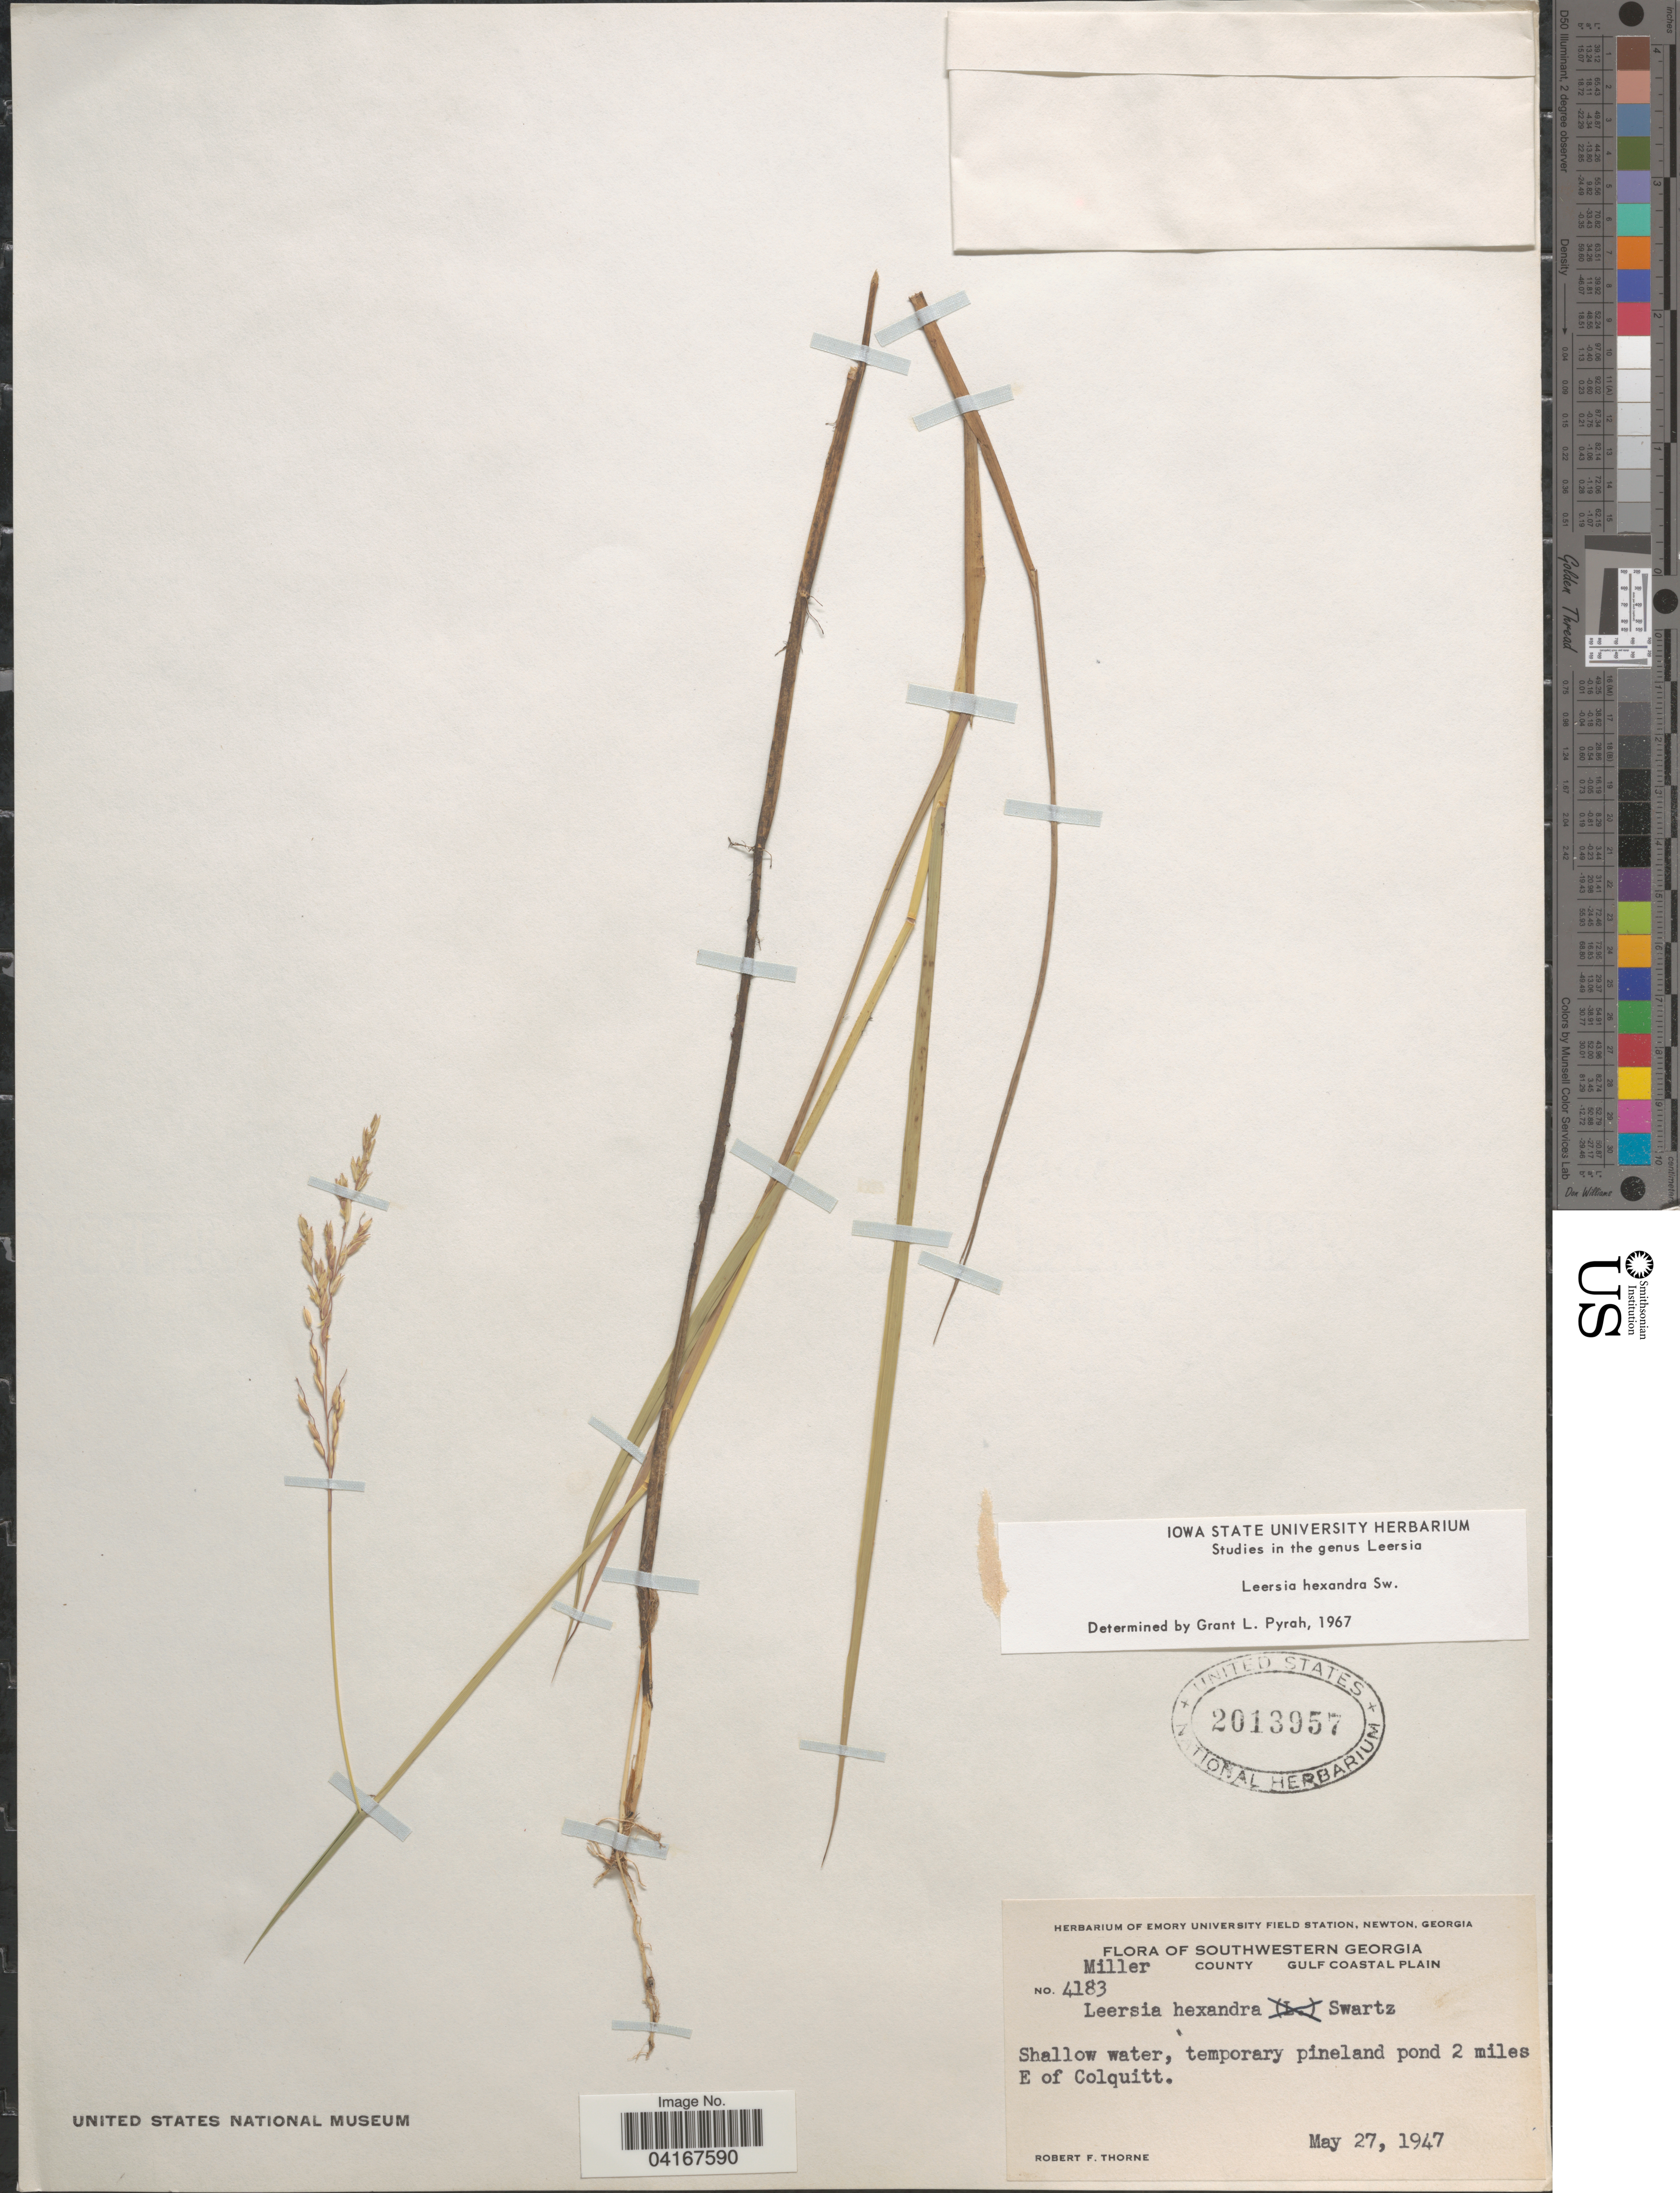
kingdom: Plantae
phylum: Tracheophyta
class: Liliopsida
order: Poales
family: Poaceae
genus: Leersia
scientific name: Leersia hexandra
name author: Sw.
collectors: R. F. Thorne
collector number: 4183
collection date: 1947-05-27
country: United States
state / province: Georgia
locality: Southwestern Georgia. Miller County. Gulf Coastal Plain. Shallow water, temporary pineland pond 2 miles E of Colquitt.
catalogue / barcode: US 2013957